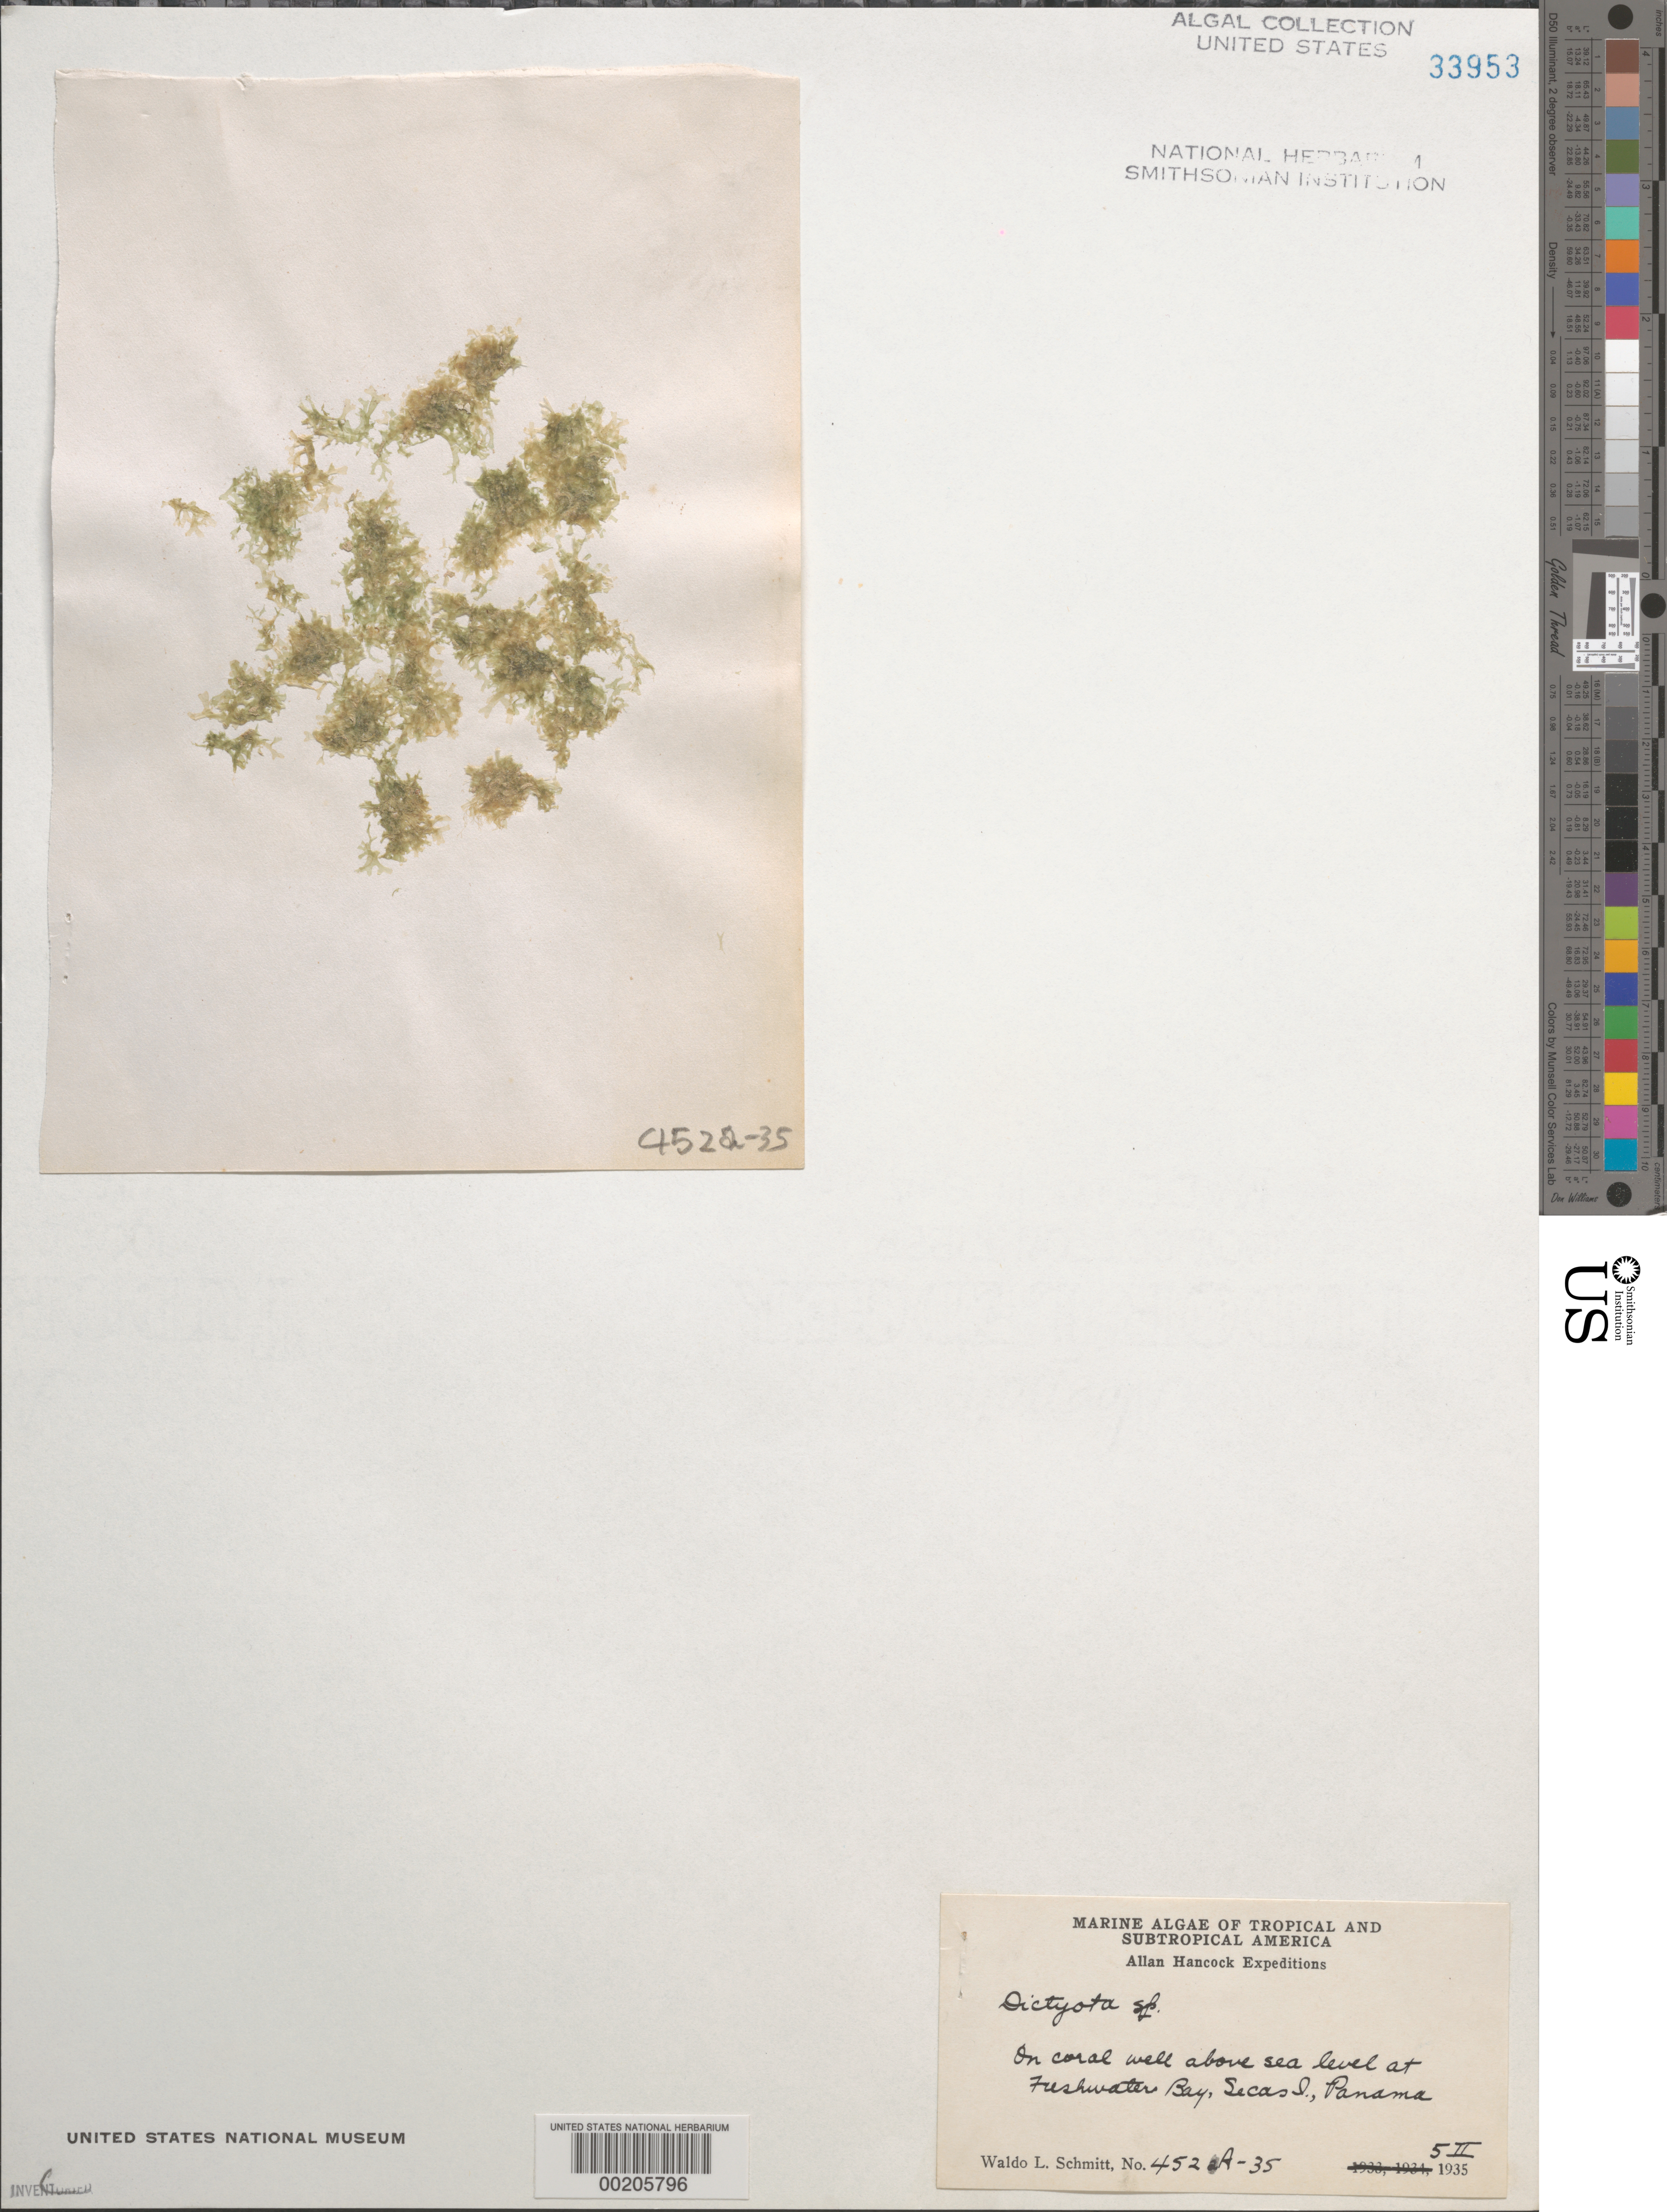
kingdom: Chromista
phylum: Ochrophyta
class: Phaeophyceae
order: Dictyotales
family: Dictyotaceae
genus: Dictyota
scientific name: Dictyota sp.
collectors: W. L. Schmitt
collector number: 452a-35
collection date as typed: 05 Feb 1935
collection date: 1935-02-05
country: Panama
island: Secas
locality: Freshwater Bay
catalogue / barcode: US 33953